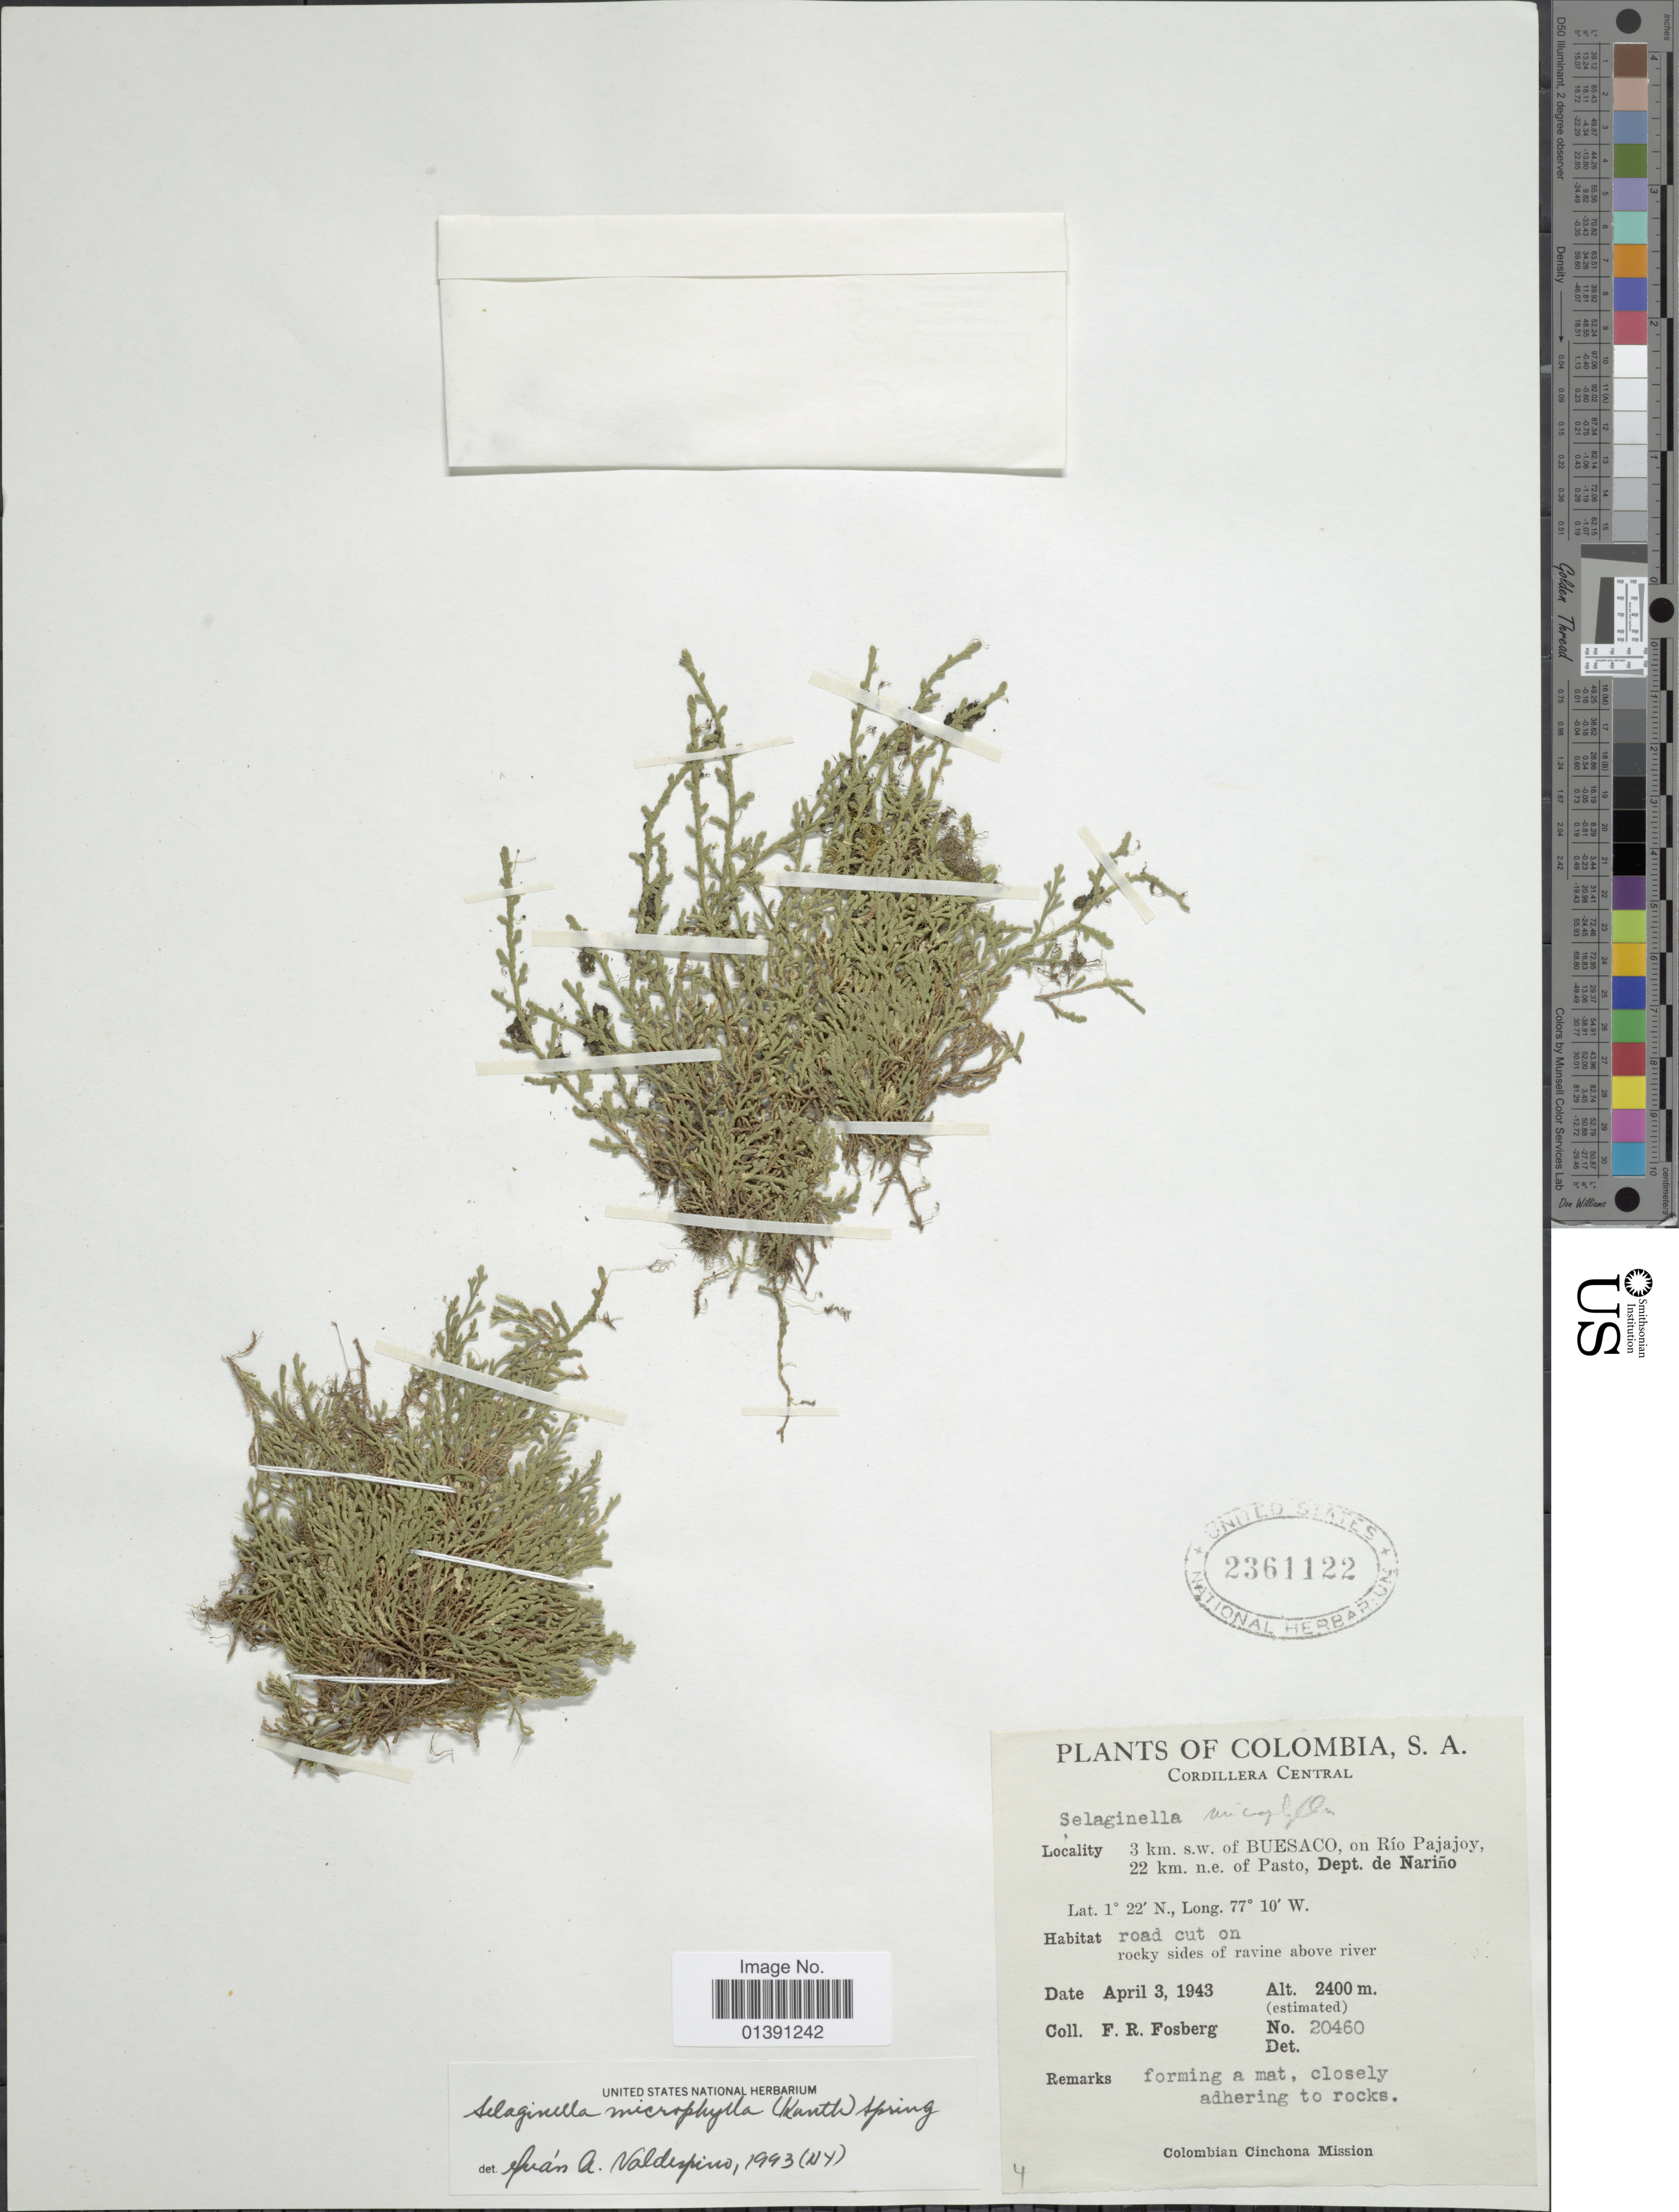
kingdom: Plantae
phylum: Tracheophyta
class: Lycopodiopsida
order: Selaginellales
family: Selaginellaceae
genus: Selaginella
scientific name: Selaginella microphylla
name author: (Kunth) Spring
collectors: F. R. Fosberg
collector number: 20460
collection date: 1943-04-03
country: Colombia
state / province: Nariño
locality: Cordillra Central, 3 km s.w. of Buesaco, on Río Pajajoy, 22 km n.e. of Pasto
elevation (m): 2400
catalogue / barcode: US 2361122